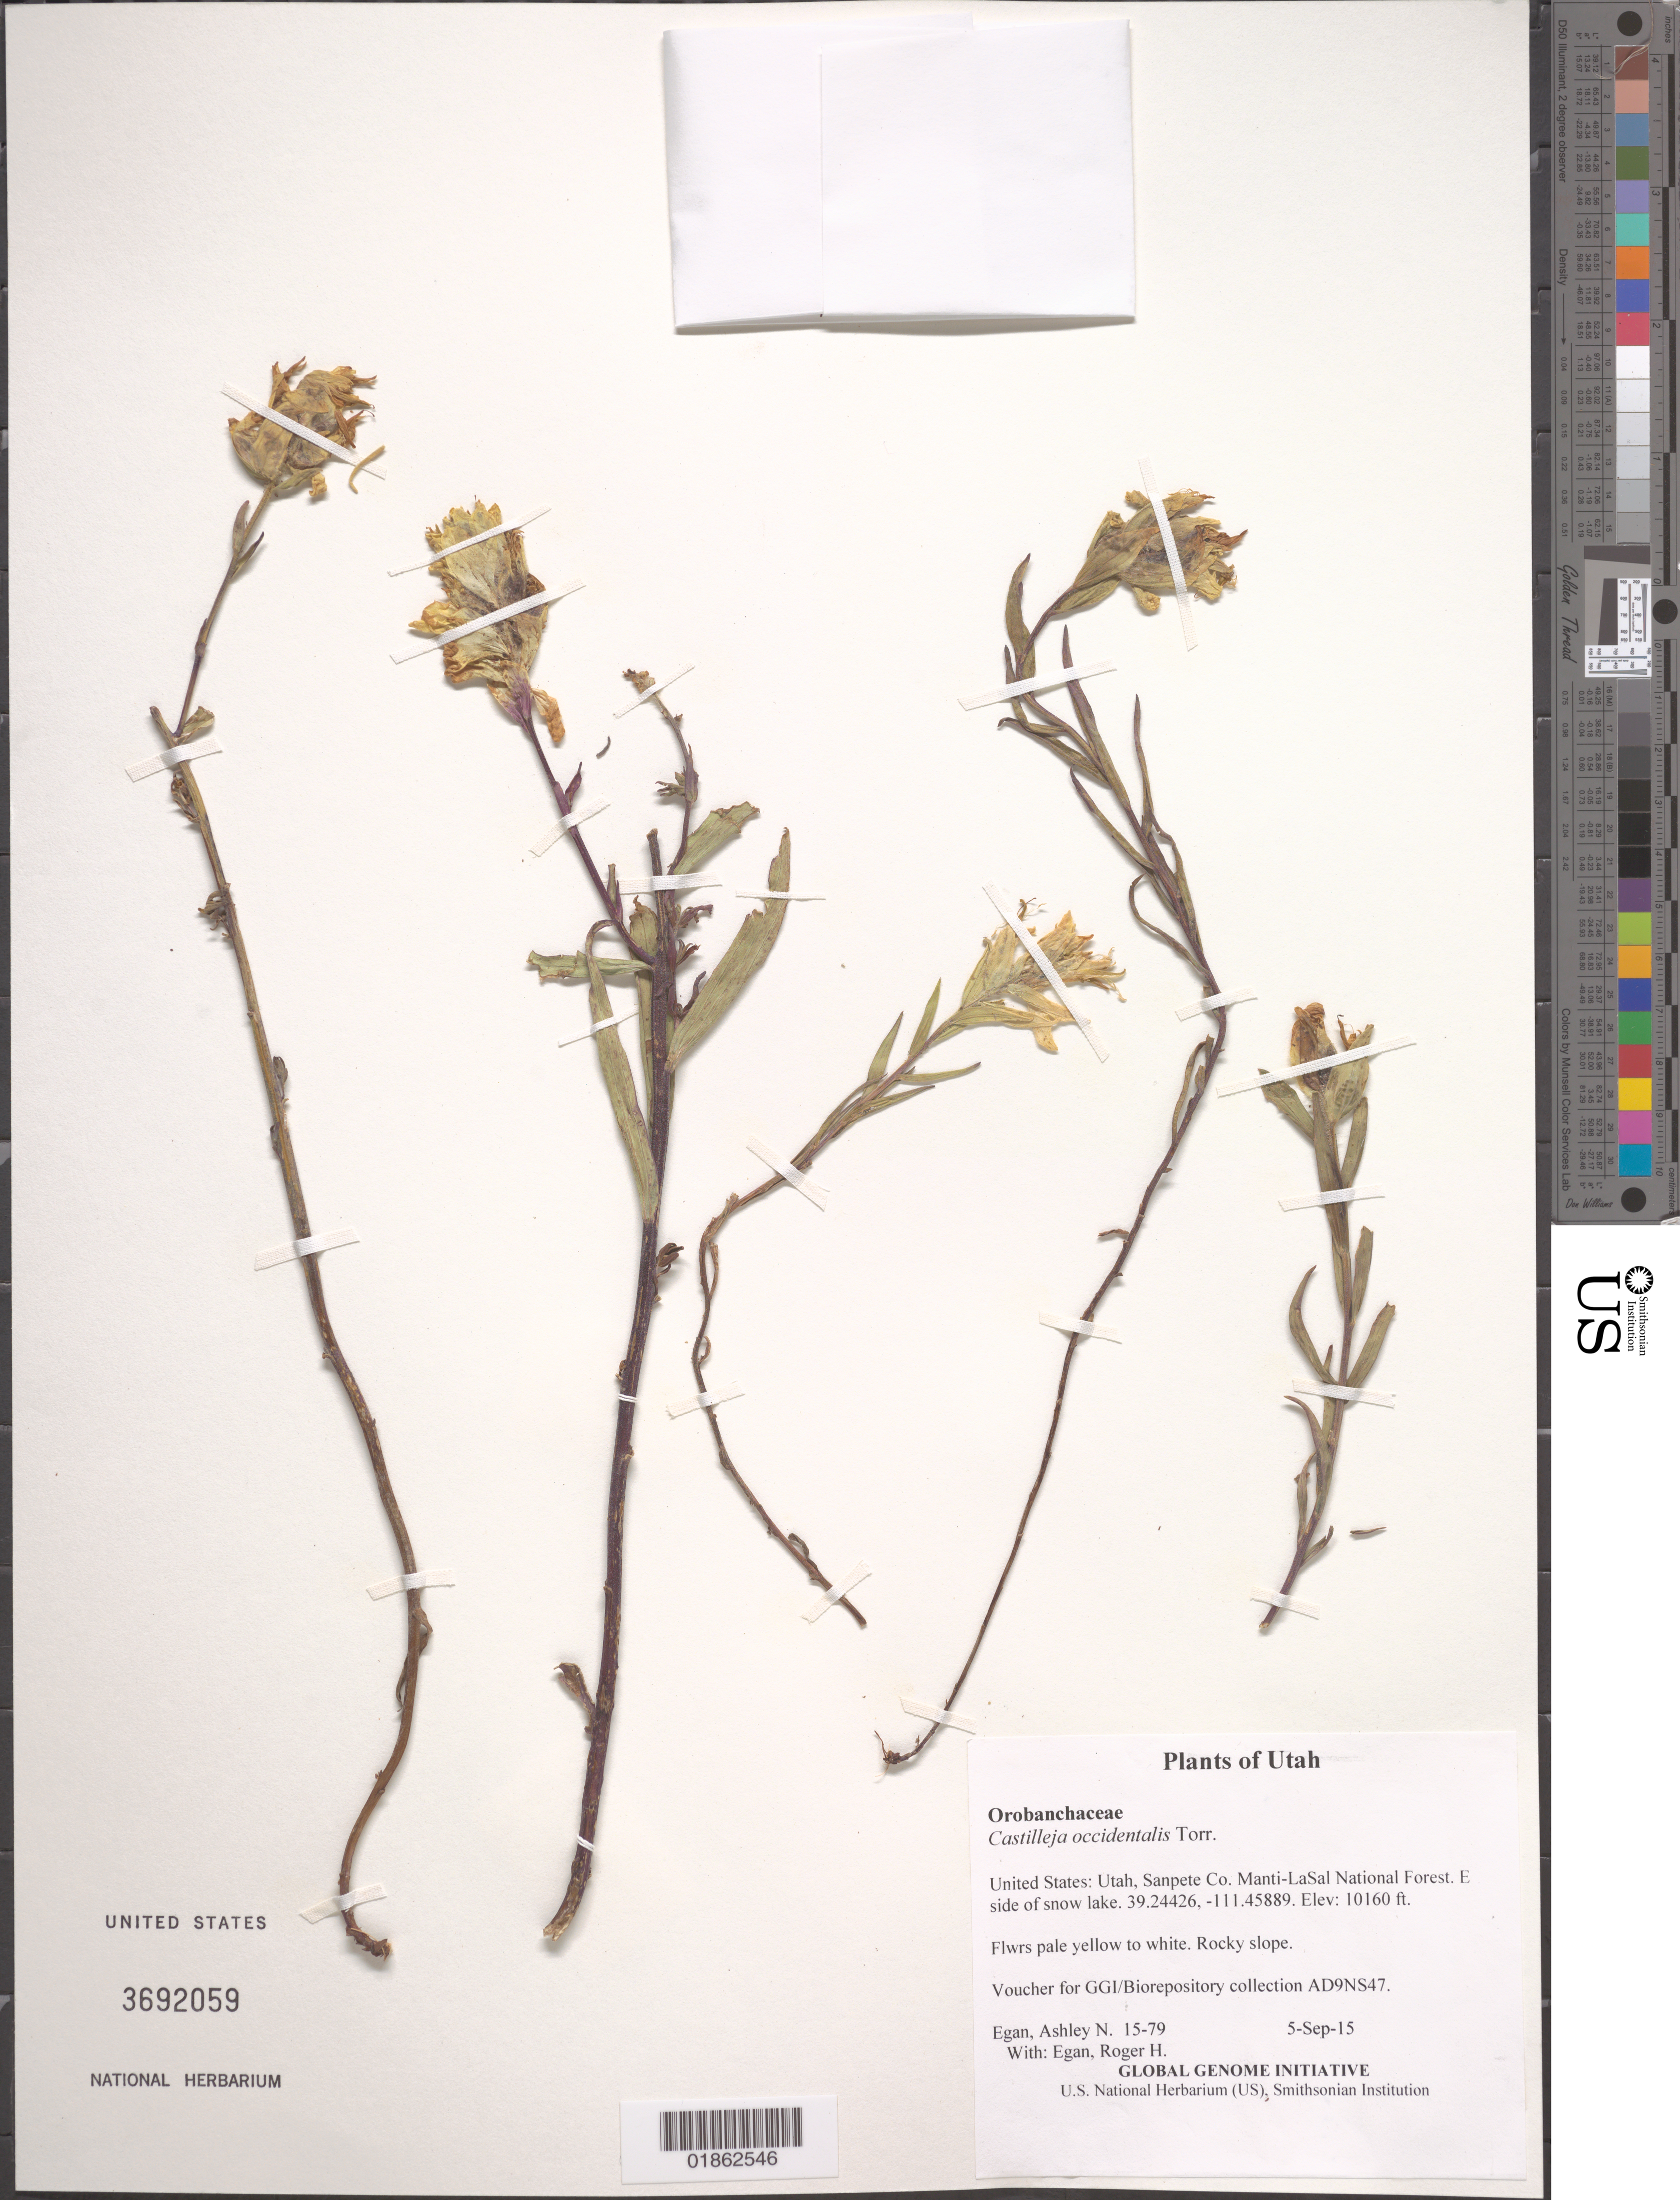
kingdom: Plantae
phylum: Tracheophyta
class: Magnoliopsida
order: Lamiales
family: Orobanchaceae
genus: Castilleja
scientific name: Castilleja occidentalis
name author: Torr.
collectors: A. N. Egan & R. H. Egan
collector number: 15-79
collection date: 2015-09-05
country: United States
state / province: Utah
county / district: Sanpete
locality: Manti-LaSal National Forest. E side of snow lake.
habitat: white, rocky slope.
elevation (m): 3097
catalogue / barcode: US 3692059